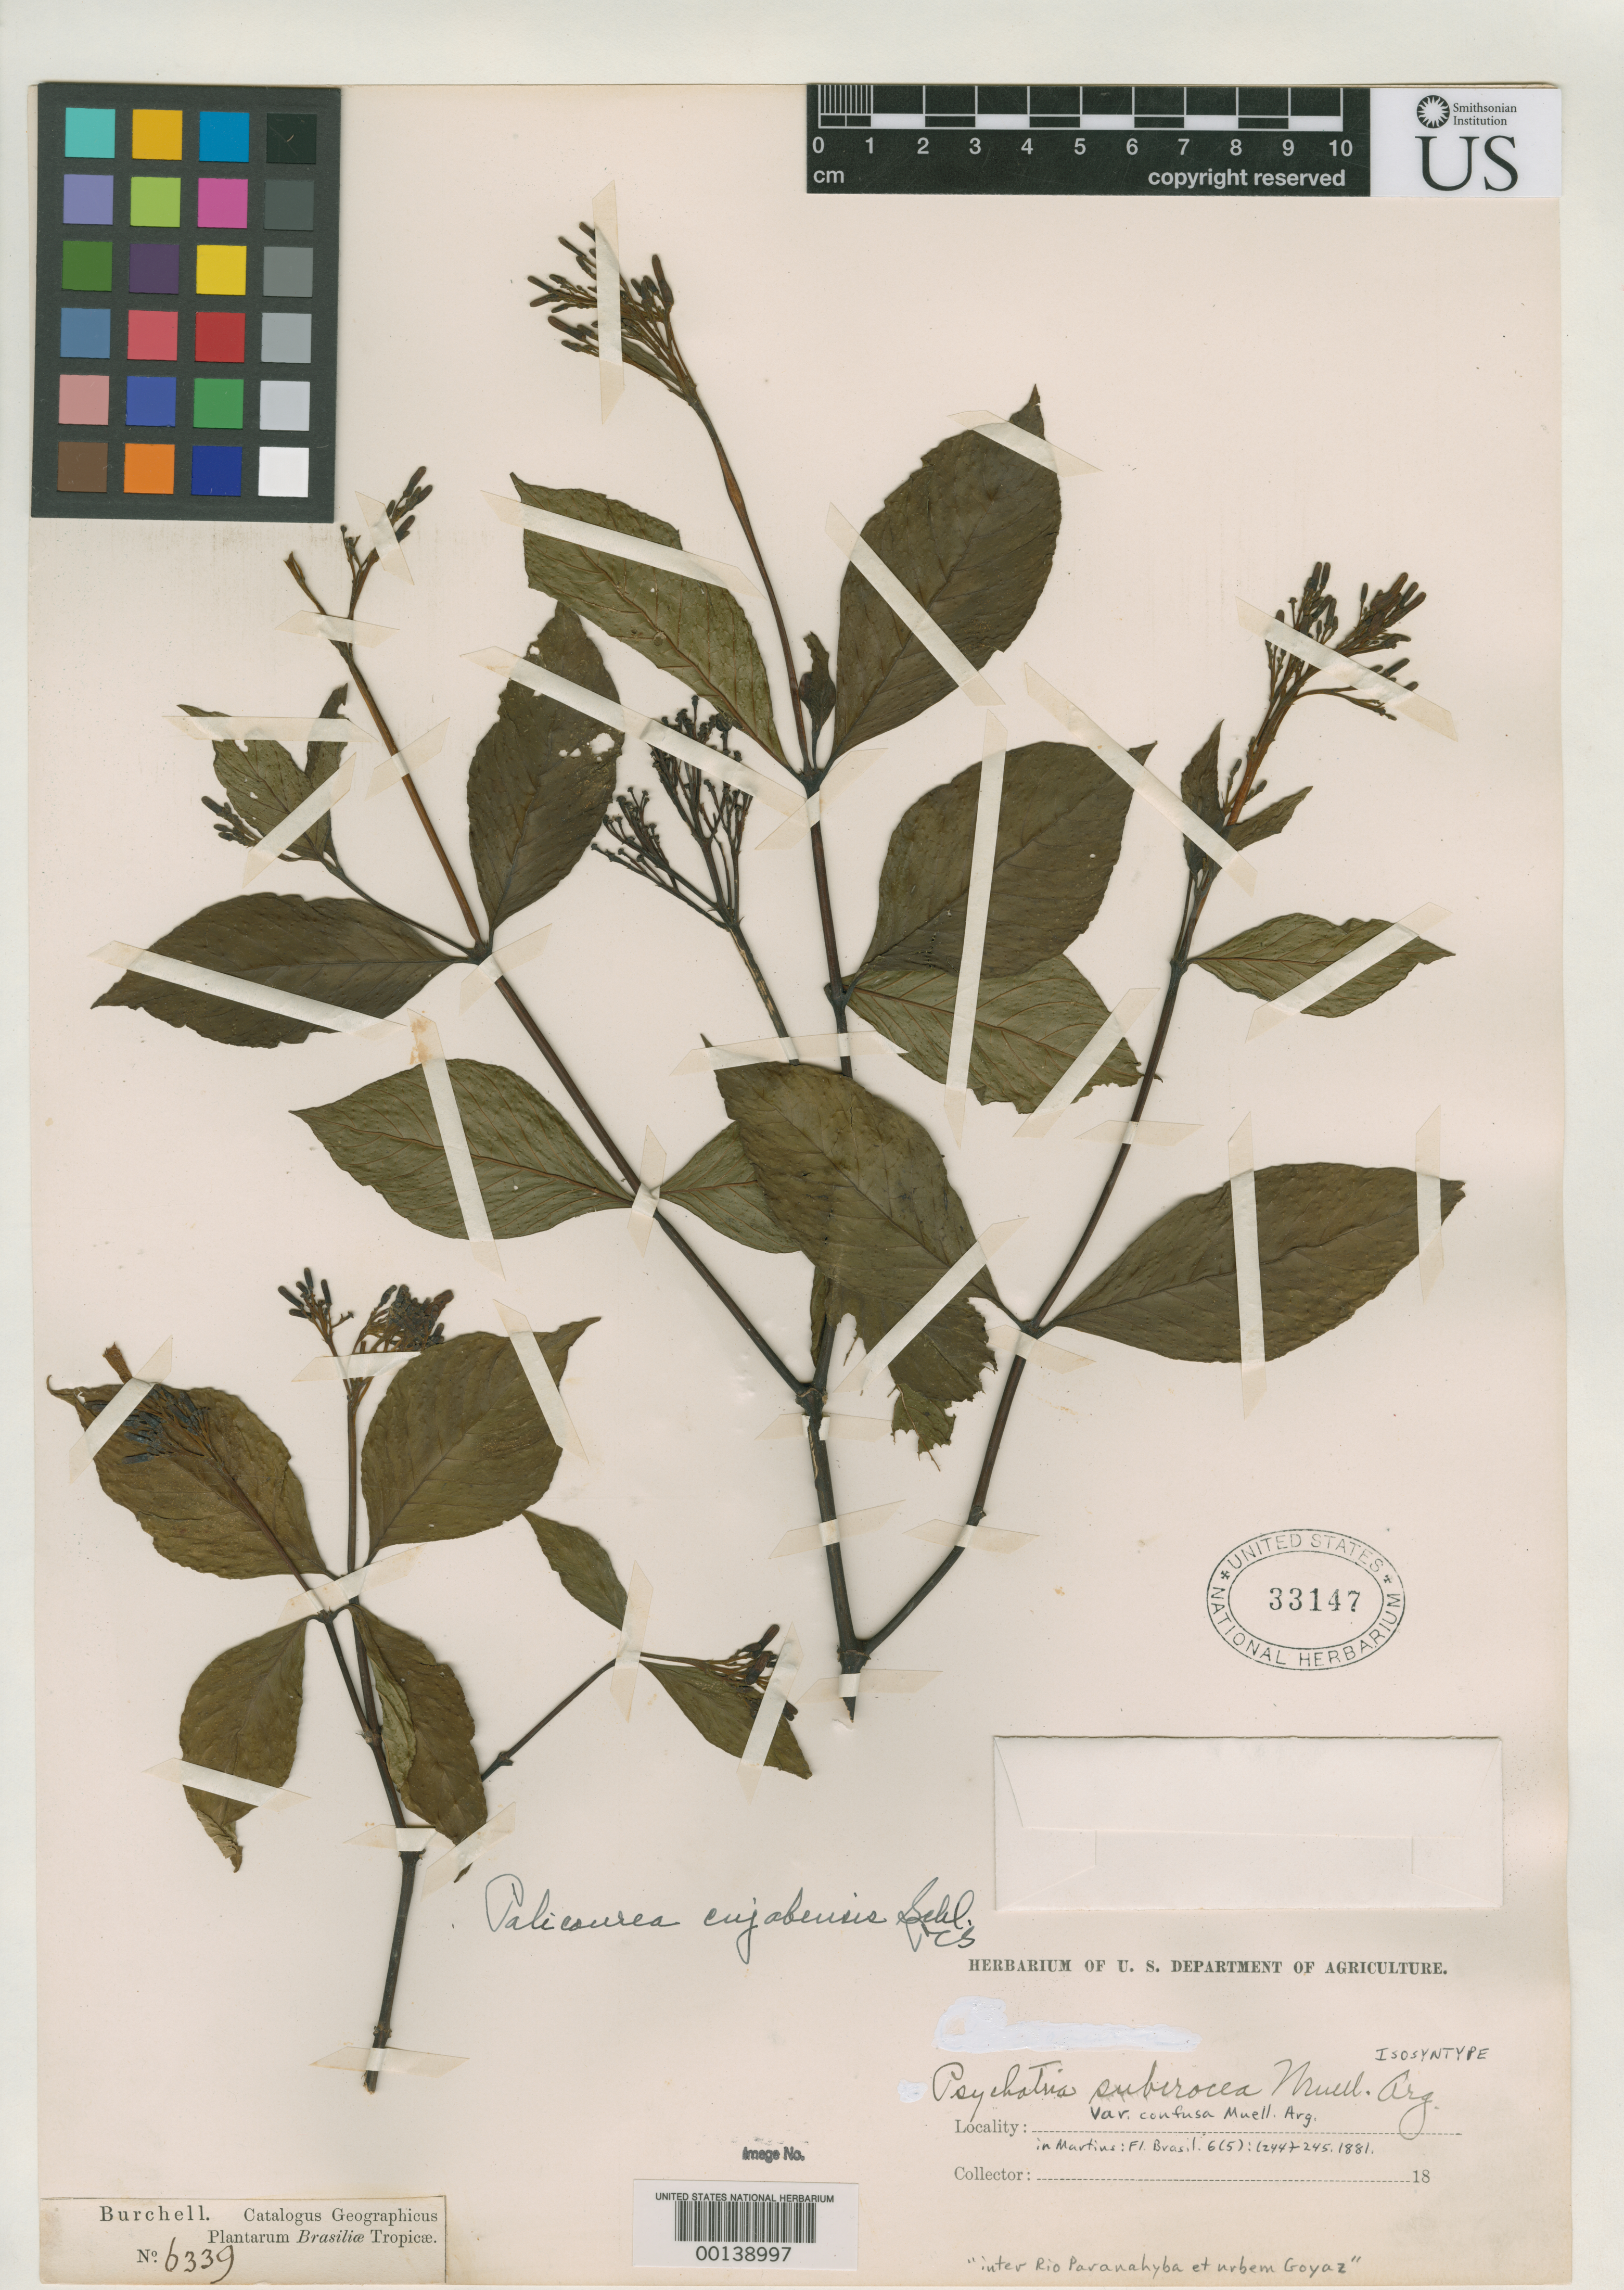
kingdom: Plantae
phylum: Tracheophyta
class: Magnoliopsida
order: Gentianales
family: Rubiaceae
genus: Psychotria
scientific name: Psychotria subcrocea var. confusa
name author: Müll. Arg. in Mart.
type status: Isosyntype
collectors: W. J. Burchell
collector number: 6339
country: Brazil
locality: Between Rio Paranahyba and Goyaz.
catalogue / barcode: US 33147